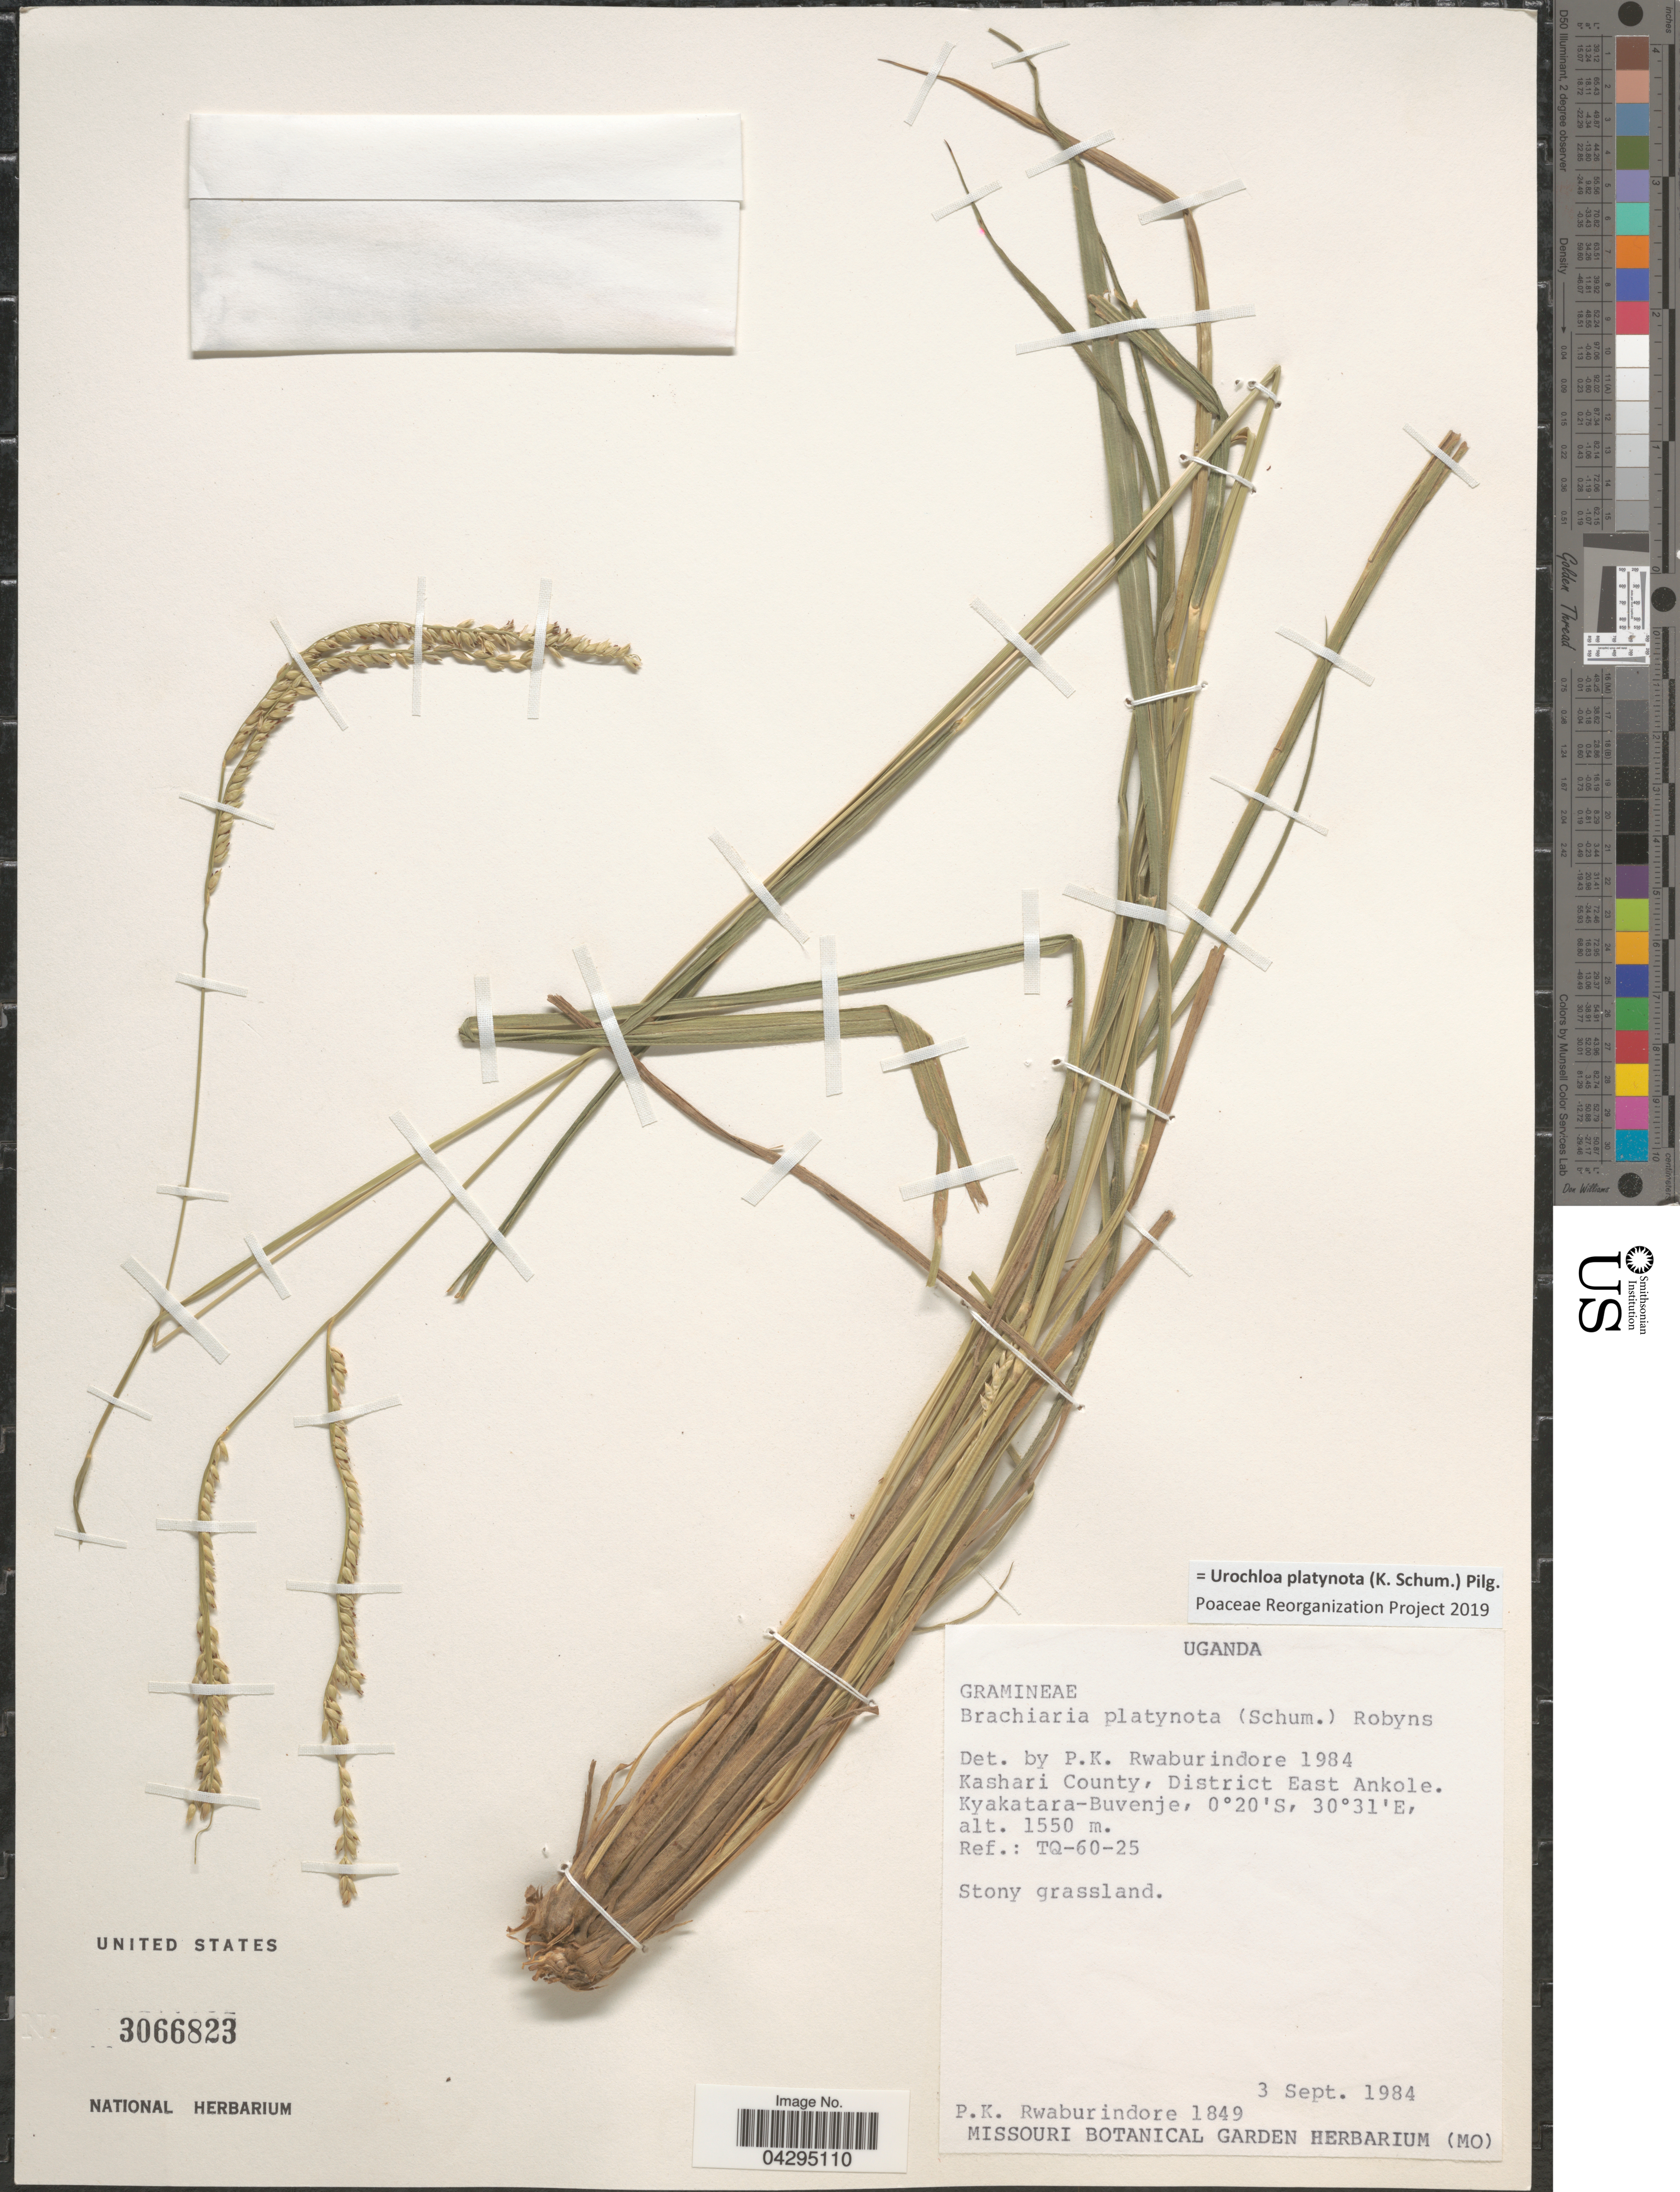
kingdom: Plantae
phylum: Tracheophyta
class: Liliopsida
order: Poales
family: Poaceae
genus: Urochloa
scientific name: Urochloa platynota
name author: (K. Schum.) Pilg.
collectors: P. Rwaburindore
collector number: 1849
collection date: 1984-09-03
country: Uganda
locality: Kashari County, District East Ankole. Kyakatara-Buvenje. Ref.: TQ-60-25.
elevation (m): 1550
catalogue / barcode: US 3066823